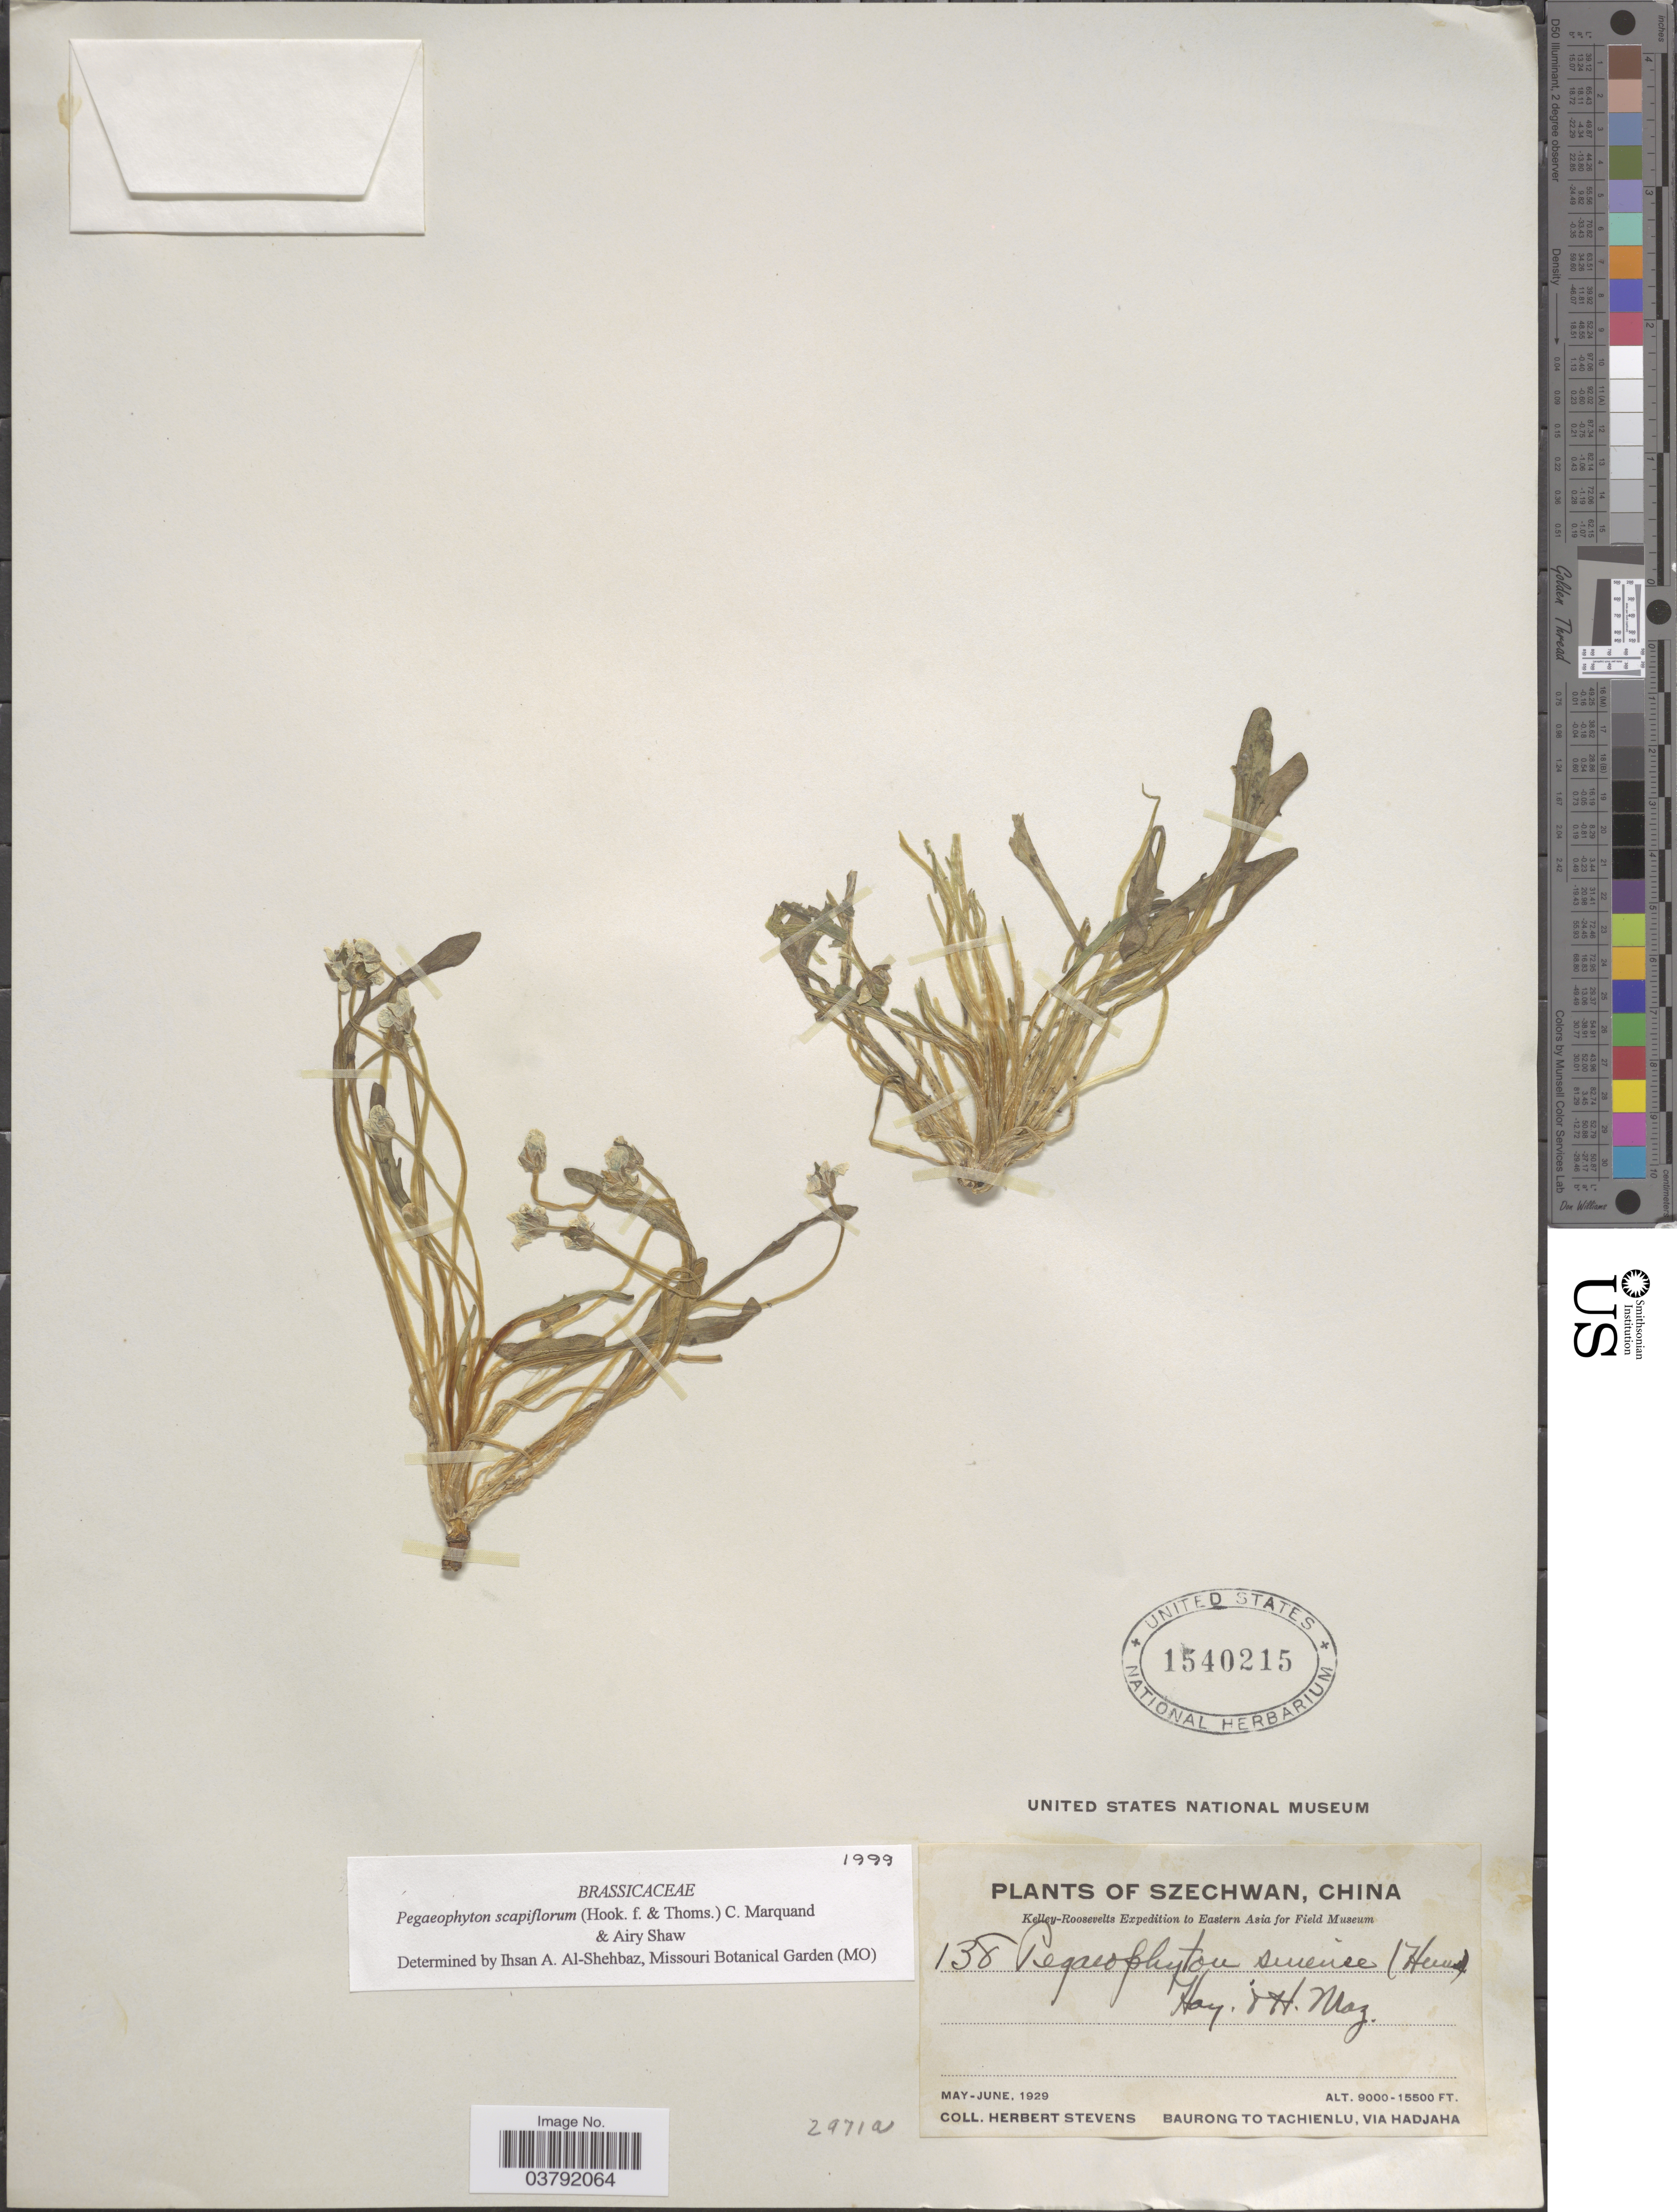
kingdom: Plantae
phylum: Tracheophyta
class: Magnoliopsida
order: Brassicales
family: Brassicaceae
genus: Pegaeophyton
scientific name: Pegaeophyton scapiflorum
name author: (Hook. f. & Thomson) C. Marquand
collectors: H. Stevens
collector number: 138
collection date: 1929-05/1929-06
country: China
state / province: Sichuan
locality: Szechwan. Baurong to Tachienlu, via Hadjaha.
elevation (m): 2743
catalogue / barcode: US 1540215